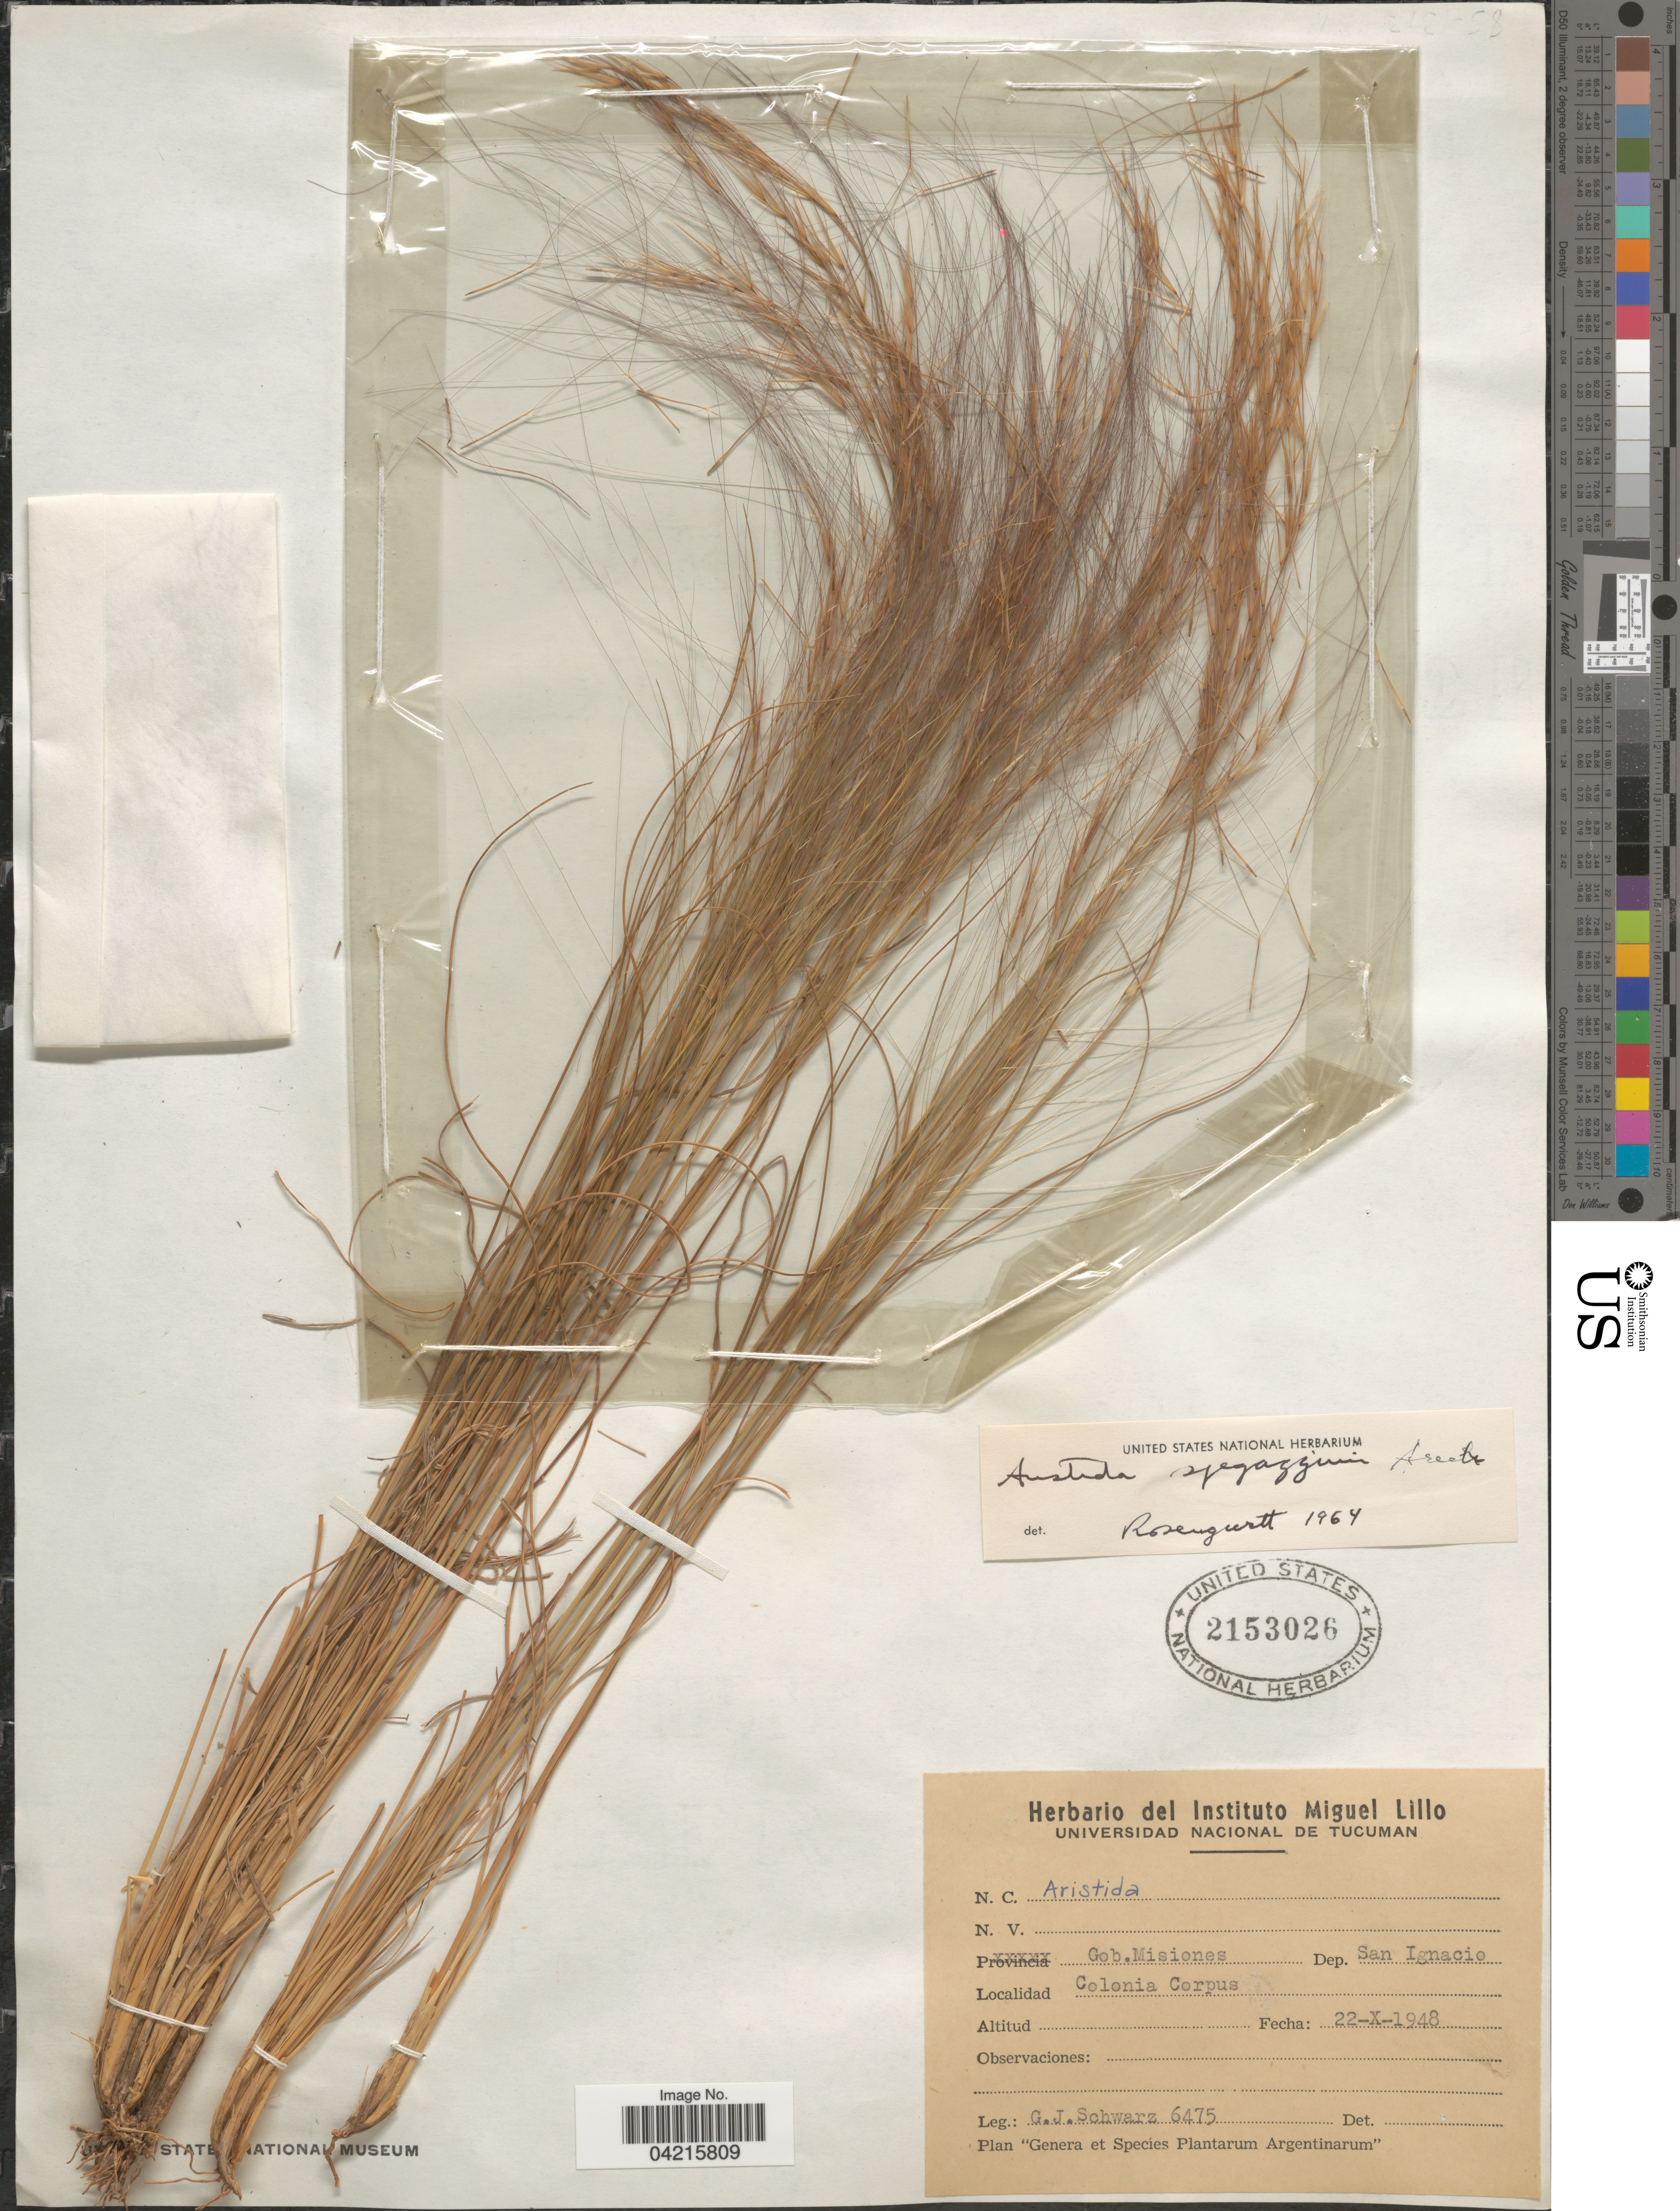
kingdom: Plantae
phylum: Tracheophyta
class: Liliopsida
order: Poales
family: Poaceae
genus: Aristida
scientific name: Aristida spegazzinii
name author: Arechav.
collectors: G. J. Schwarz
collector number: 6475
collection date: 1948-10-22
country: Argentina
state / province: Misiones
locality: Gob.Misiones. Dep. San Ignacio. Colonia Corpus.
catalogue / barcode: US 2153026